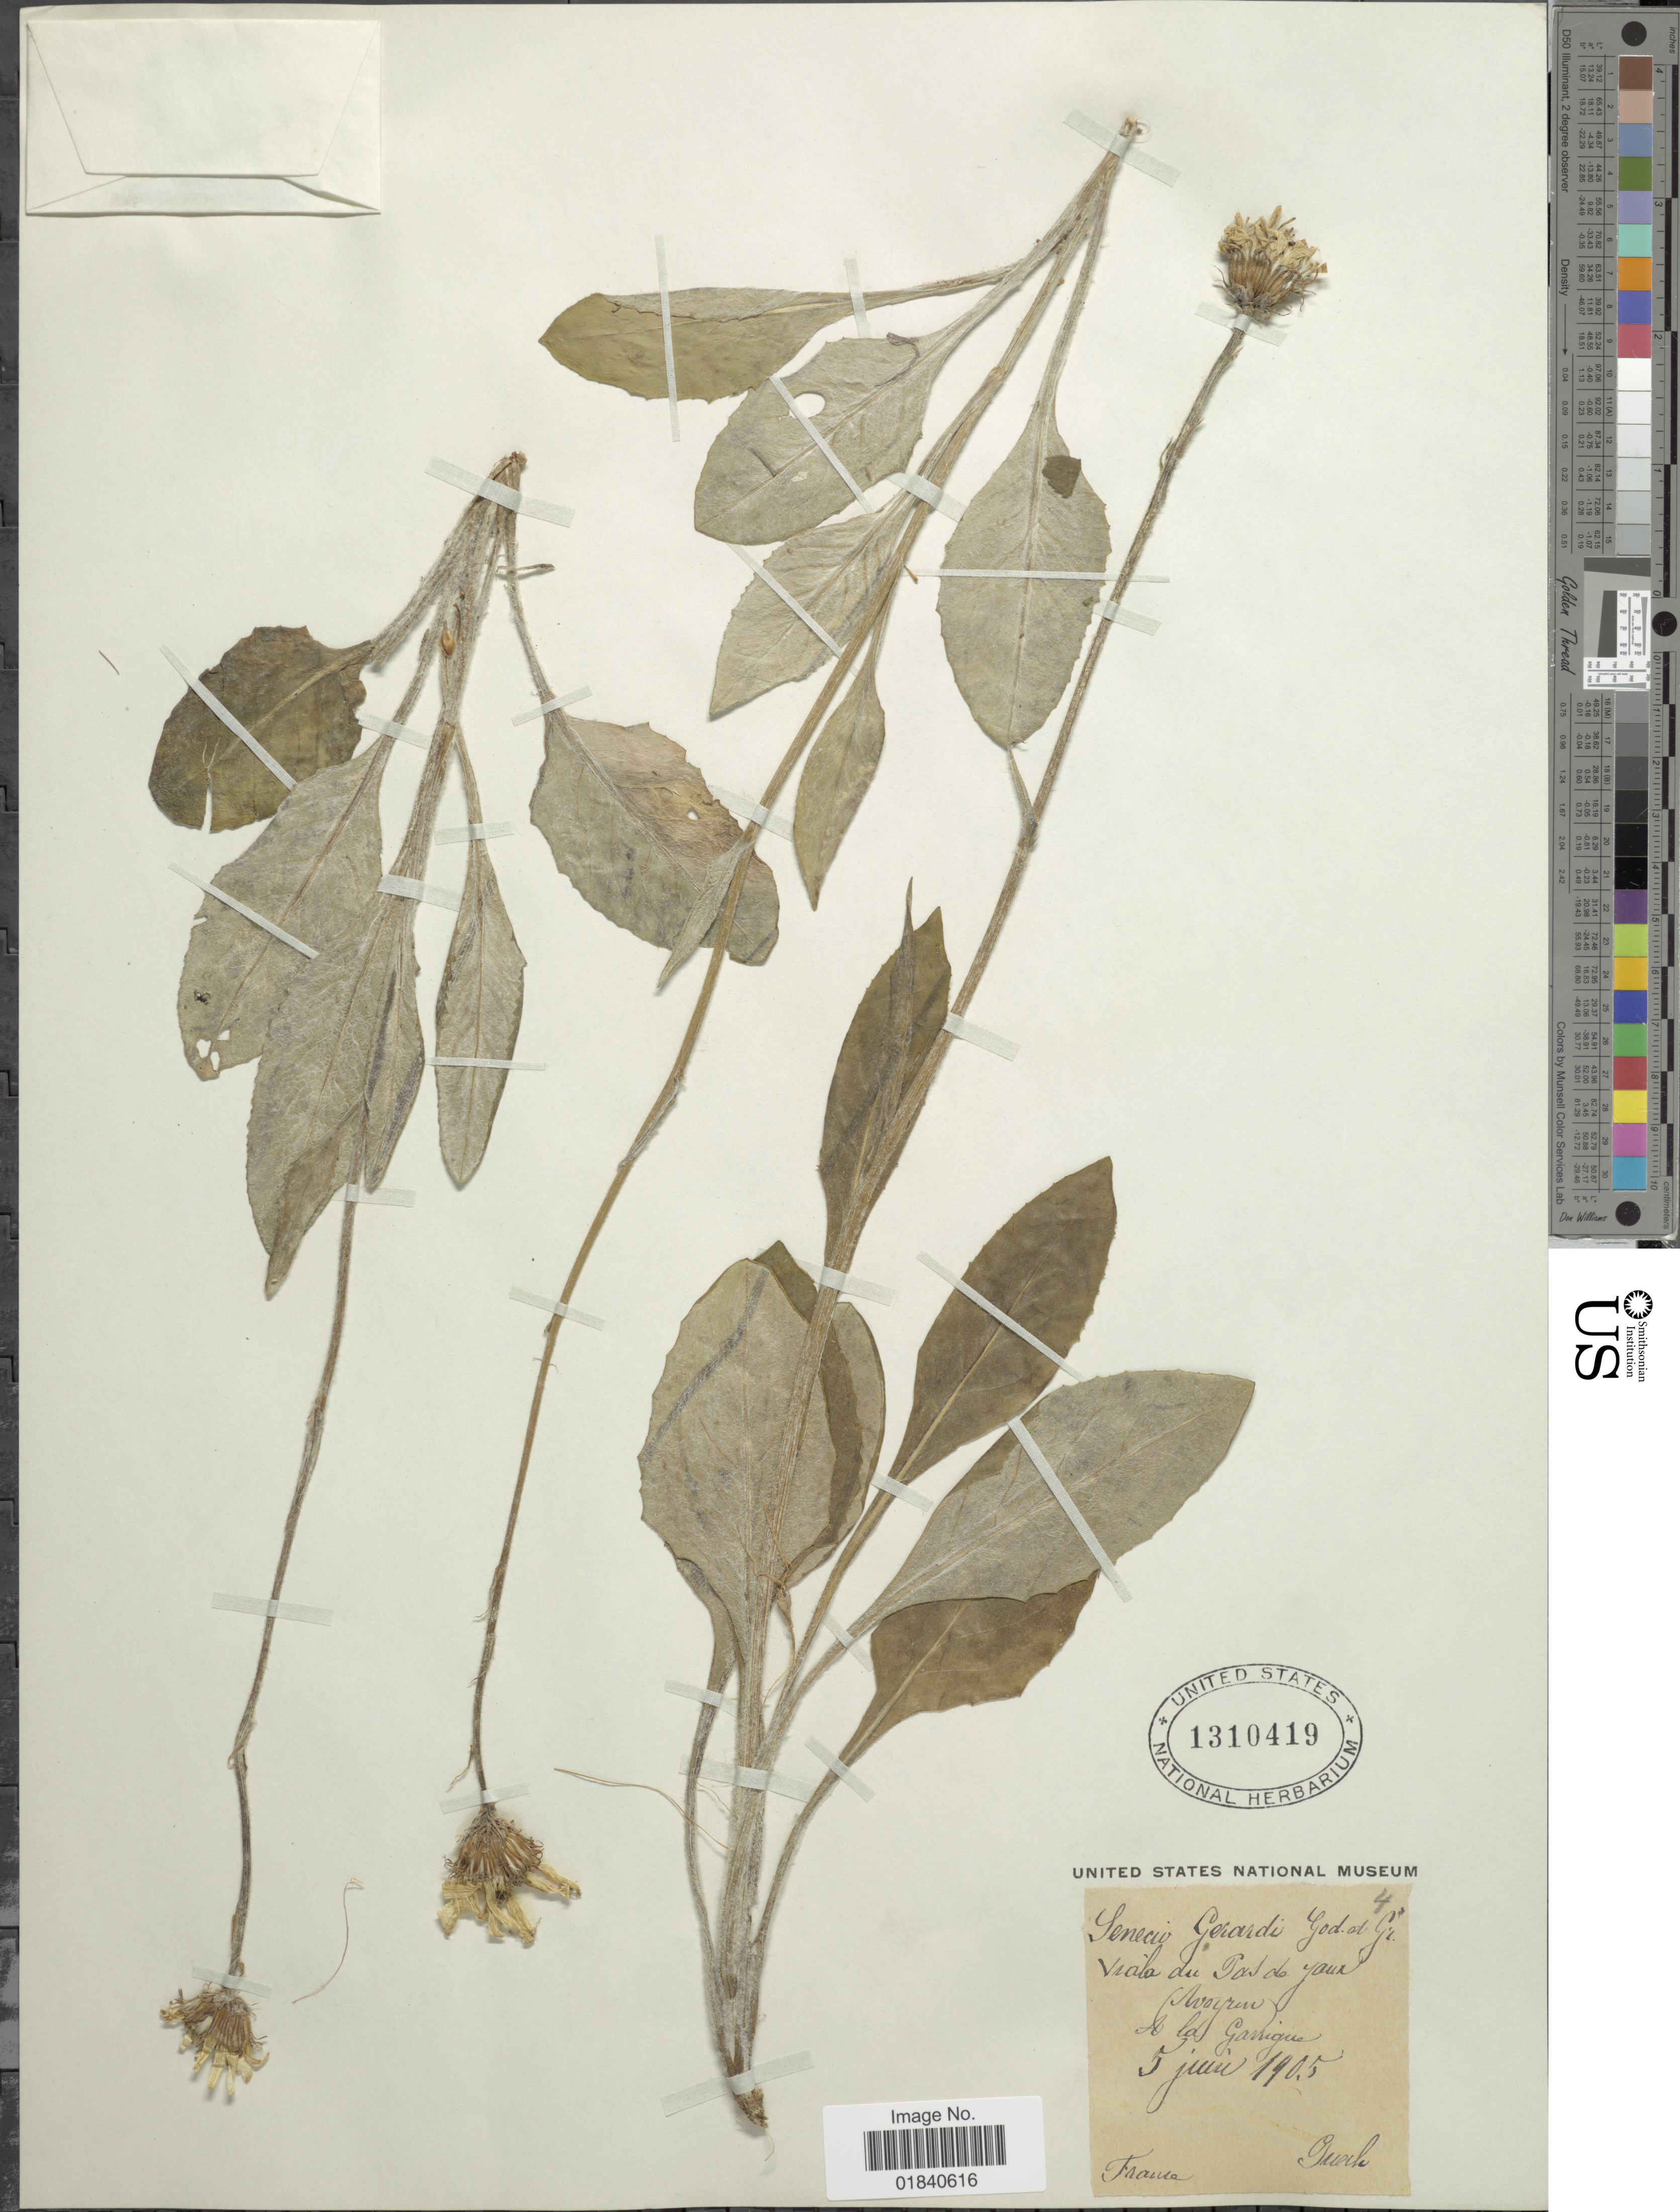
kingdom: Plantae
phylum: Tracheophyta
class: Magnoliopsida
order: Asterales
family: Asteraceae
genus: Senecio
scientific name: Senecio provincialis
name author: (L.) Druce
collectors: Guech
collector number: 4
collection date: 1905-06-03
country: France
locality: Viala du Pas de yaux (Avoyrow) A la Garrique [interpreted]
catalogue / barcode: US 1310419